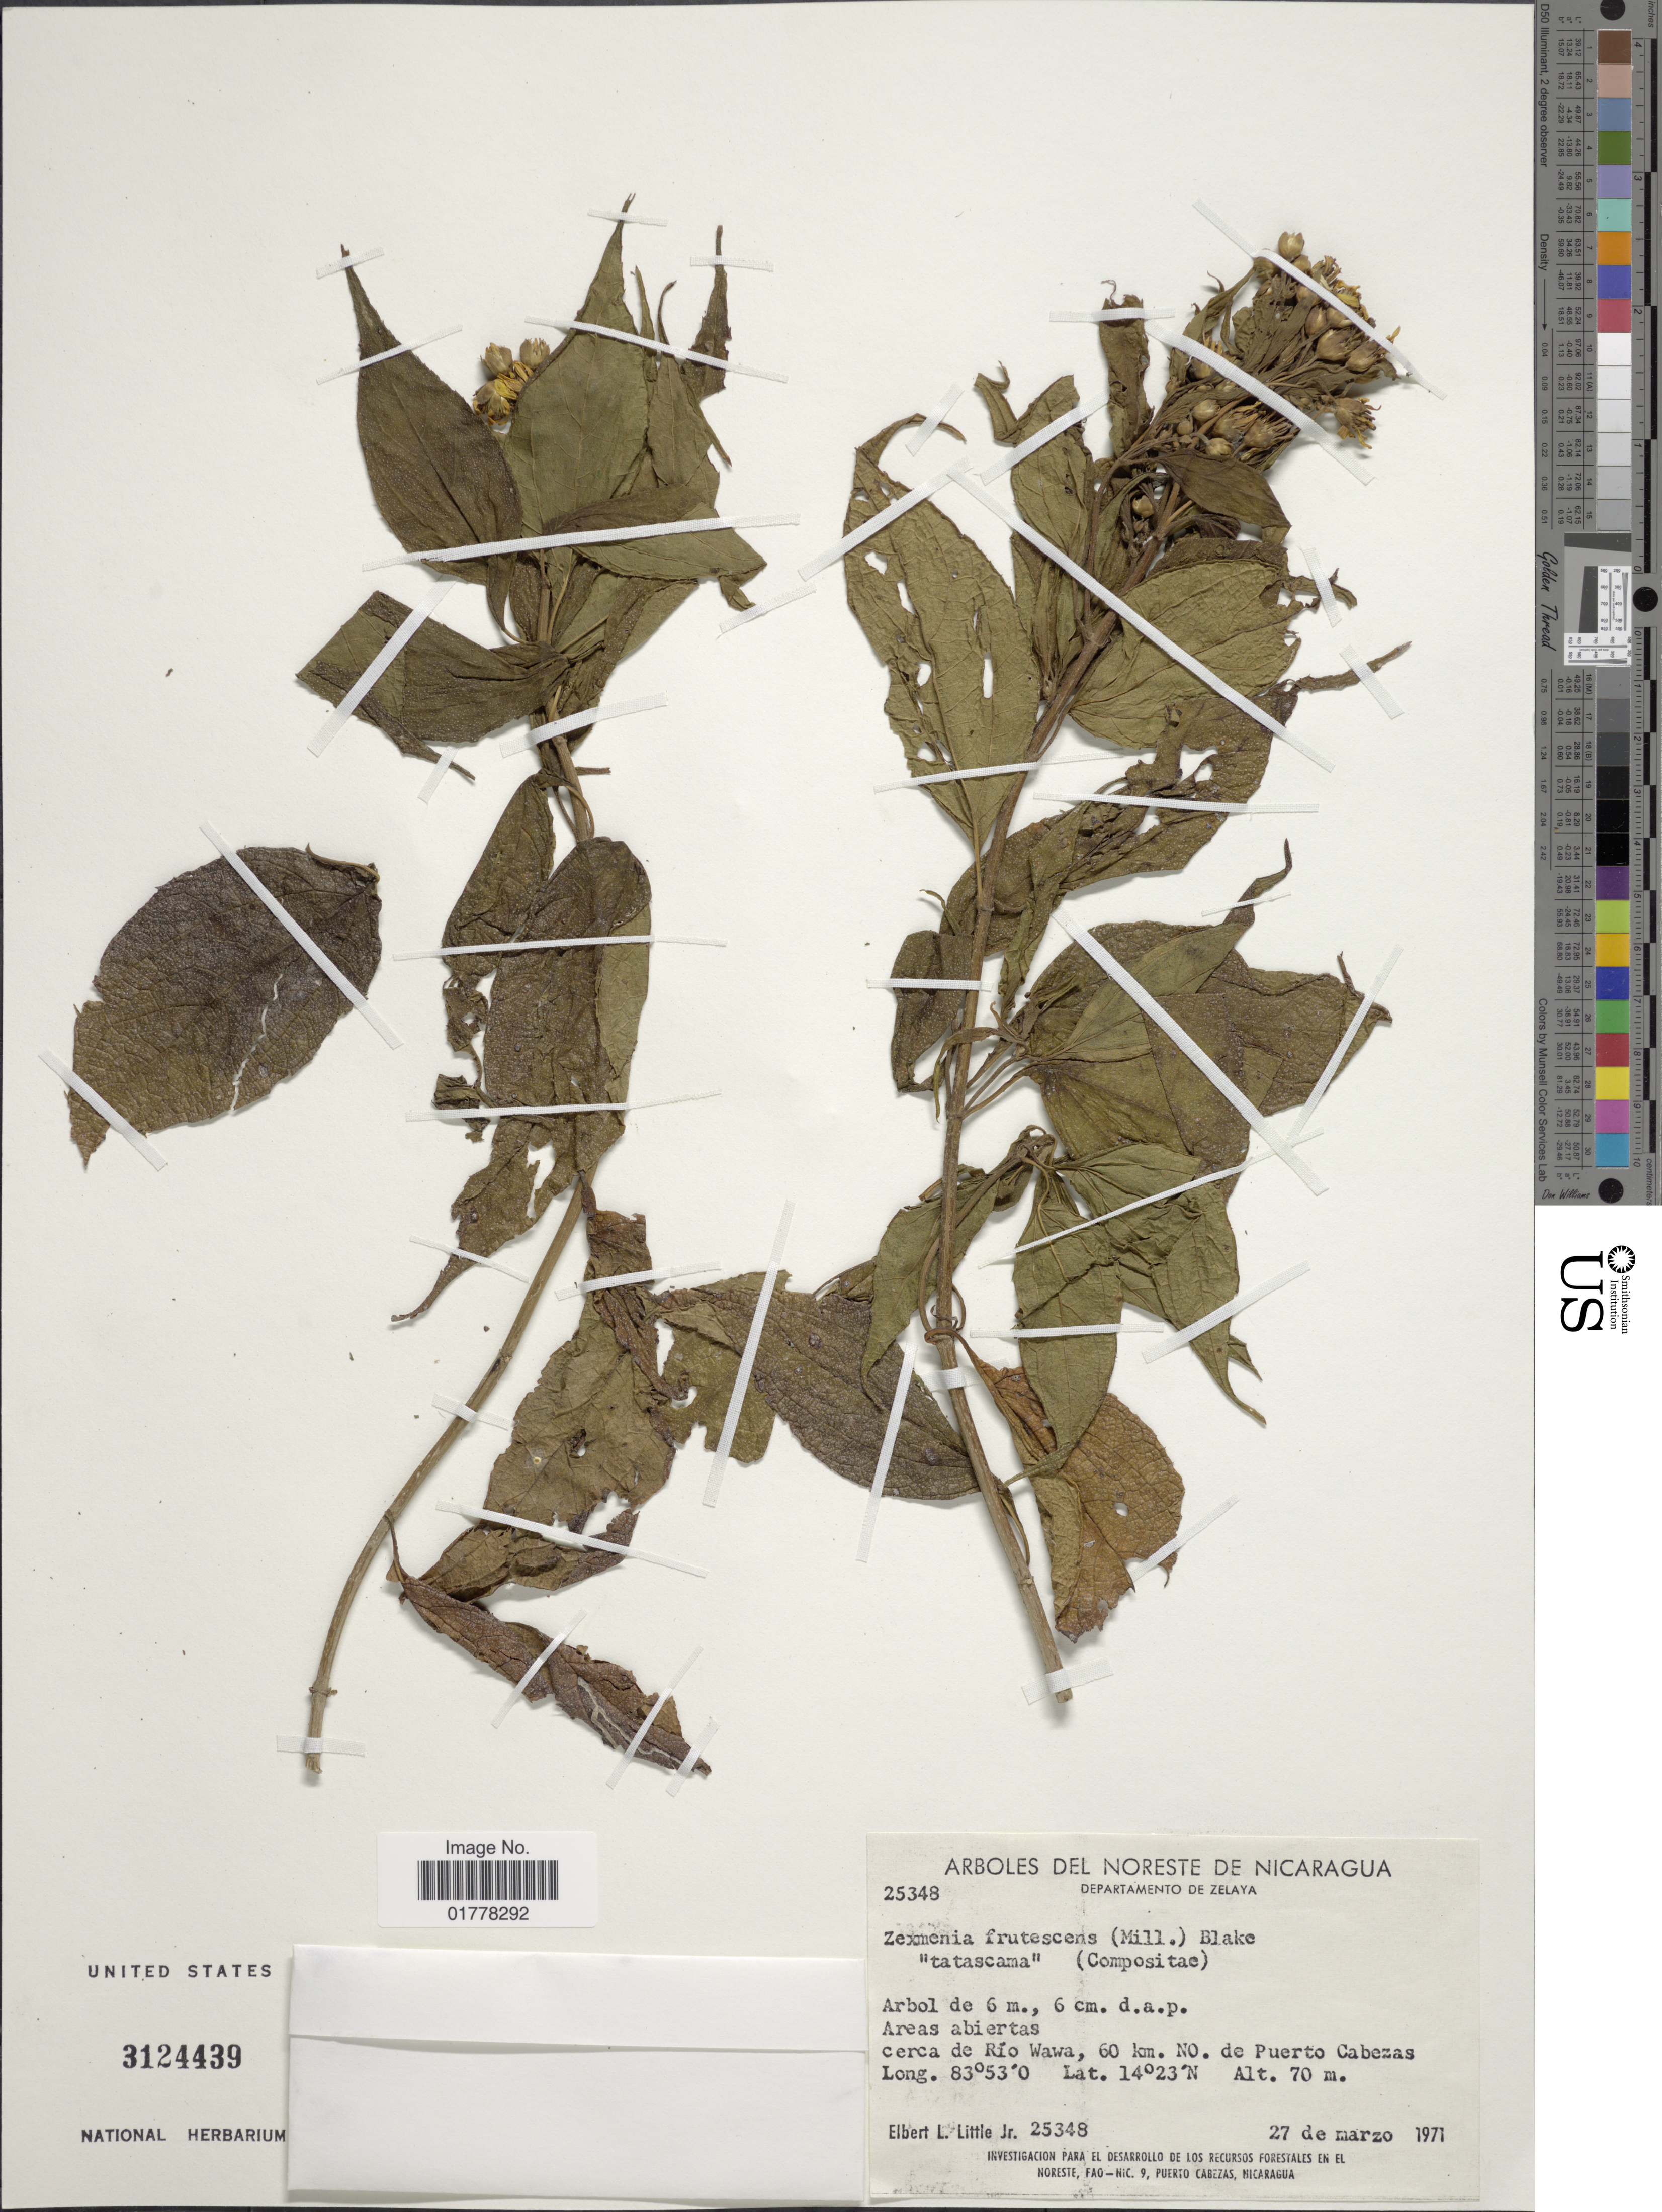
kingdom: Plantae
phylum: Tracheophyta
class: Magnoliopsida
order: Asterales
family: Asteraceae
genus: Lasianthaea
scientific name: Lasianthaea fruticosa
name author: (L.) K.M. Becker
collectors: E. L. Little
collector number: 25348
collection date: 1971-03-27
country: Nicaragua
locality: Departamento de Zelaya. Areas abiertas cerca de Río Wawa, 60 km. NO. de Puerto Cabezas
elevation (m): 70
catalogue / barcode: US 3124439